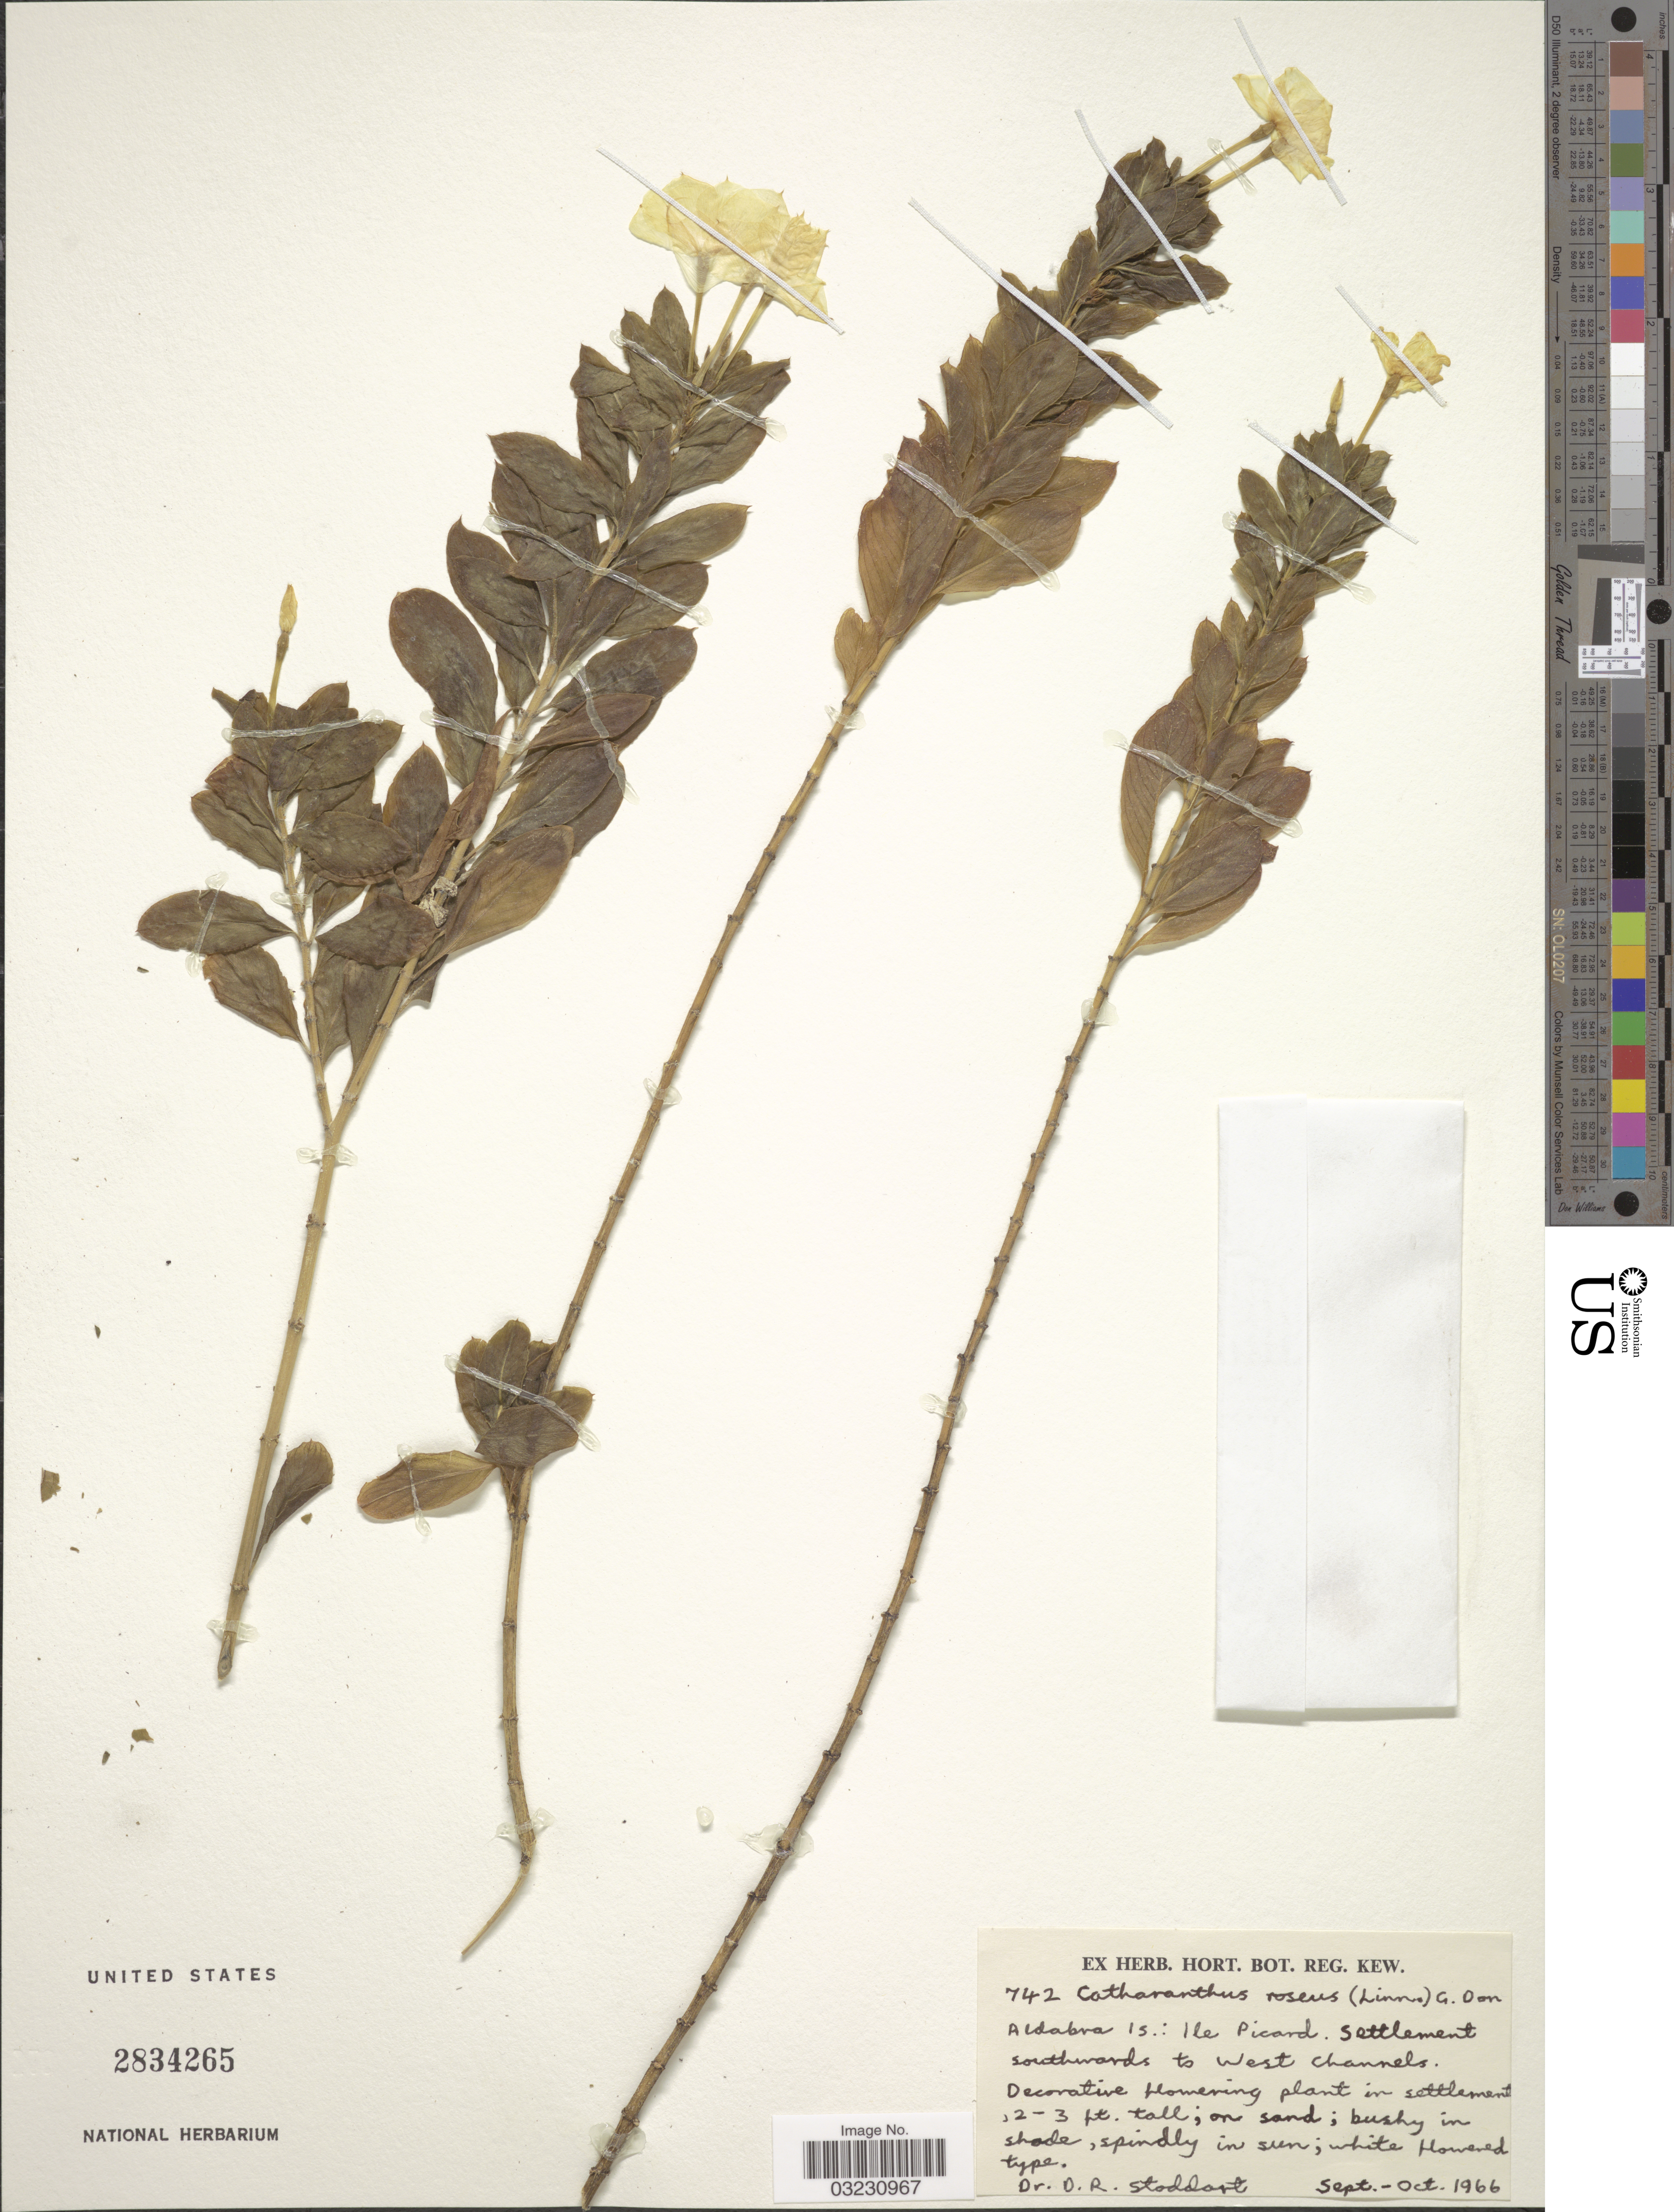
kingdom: Plantae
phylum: Tracheophyta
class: Magnoliopsida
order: Gentianales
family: Apocynaceae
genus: Catharanthus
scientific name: Catharanthus roseus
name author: (L.) G. Don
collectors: D. R. Stoddart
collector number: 742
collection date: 1966-01/1966-10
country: Seychelles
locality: Aldabra Is.: Ile Picard. Settlement southwards to West Channels.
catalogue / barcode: US 2834265